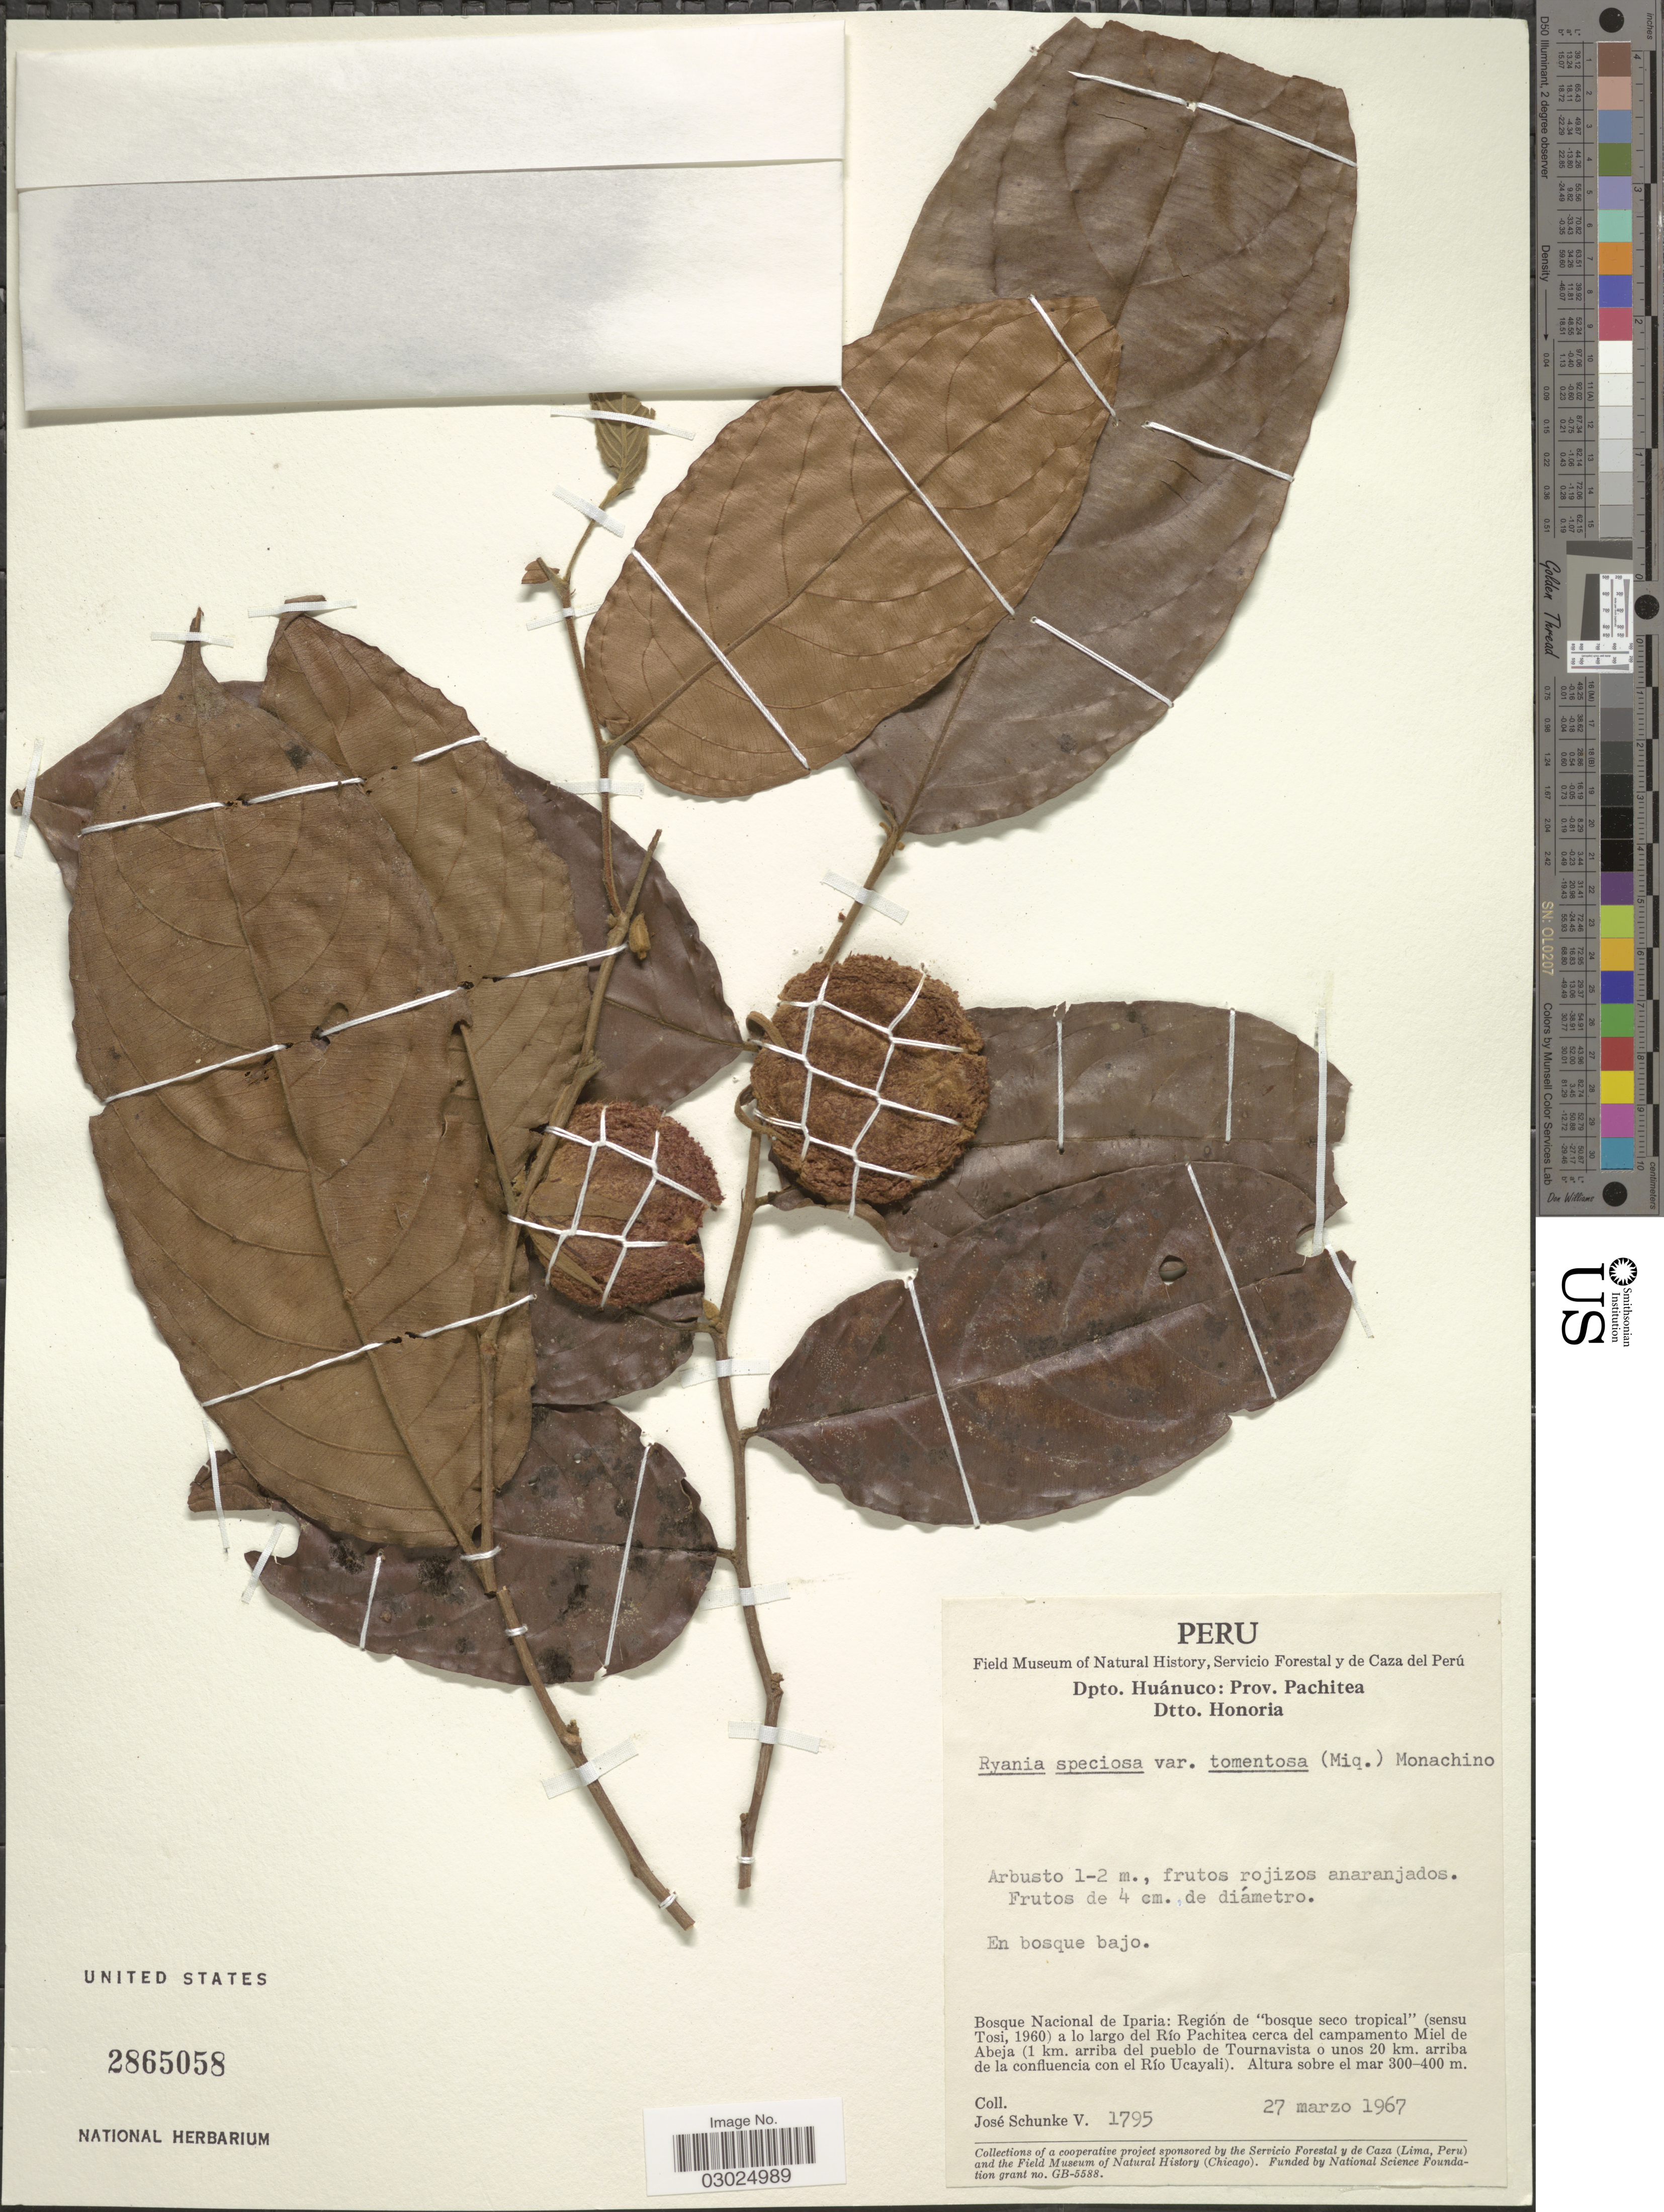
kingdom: Plantae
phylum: Tracheophyta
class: Magnoliopsida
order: Malpighiales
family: Salicaceae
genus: Ryania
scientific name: Ryania speciosa var. tomentosa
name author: (Miq.) Monach.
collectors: J. Schunke Vigo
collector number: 1795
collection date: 1967-03-27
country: Peru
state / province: Huánuco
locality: Dpto. Huánuco: Prov. Pachitea. Dtto. Honoria. Bosque Nacional de Iparia: Región de "bosque seco tropical" (sensu Tosi, 1960) a lo largo del Río Pachitea cerca del campamento Miel de Abeja (1 km. arriba del pueblo de Tournavista o unos 20 km. arriba de la confluencia con el Río Ucayali).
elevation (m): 300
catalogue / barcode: US 2865058